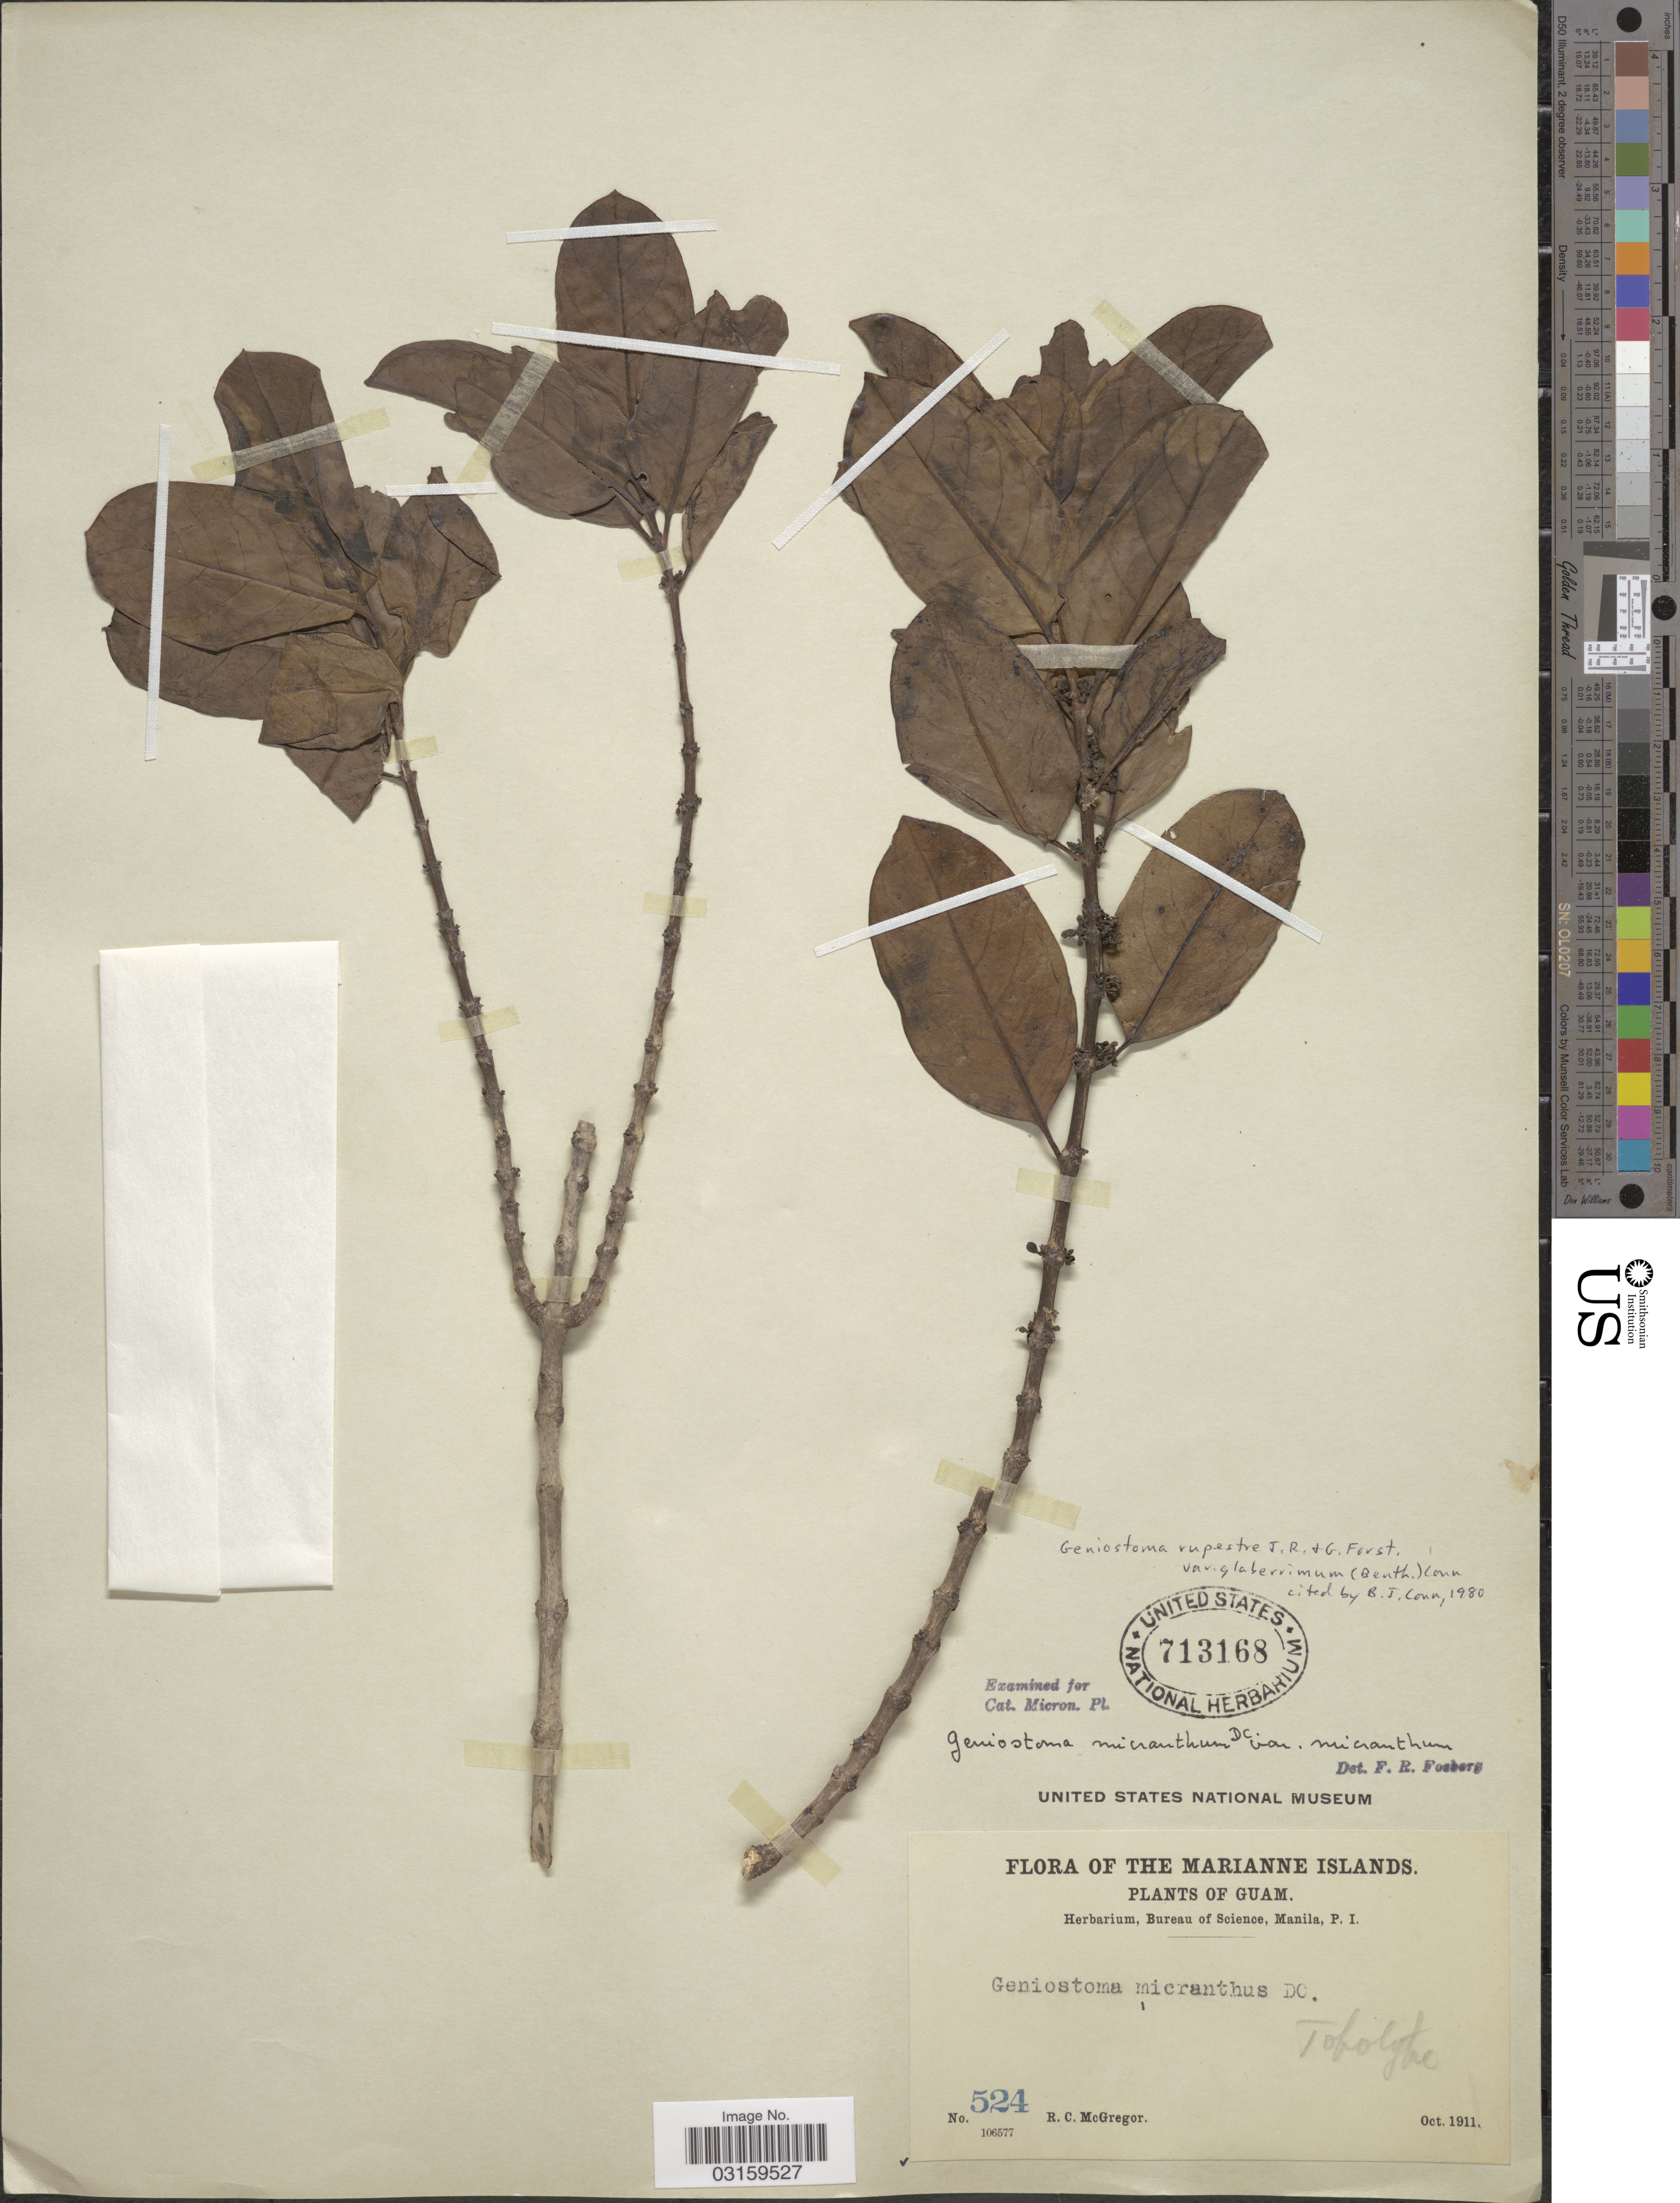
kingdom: Plantae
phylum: Tracheophyta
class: Magnoliopsida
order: Gentianales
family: Loganiaceae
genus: Geniostoma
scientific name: Geniostoma rupestre var. glaberrimum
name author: J.R. Forst. & G. Forst.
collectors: R. C. McGregor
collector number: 524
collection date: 1911-10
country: Guam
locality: Marianne Islands.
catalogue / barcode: US 713168